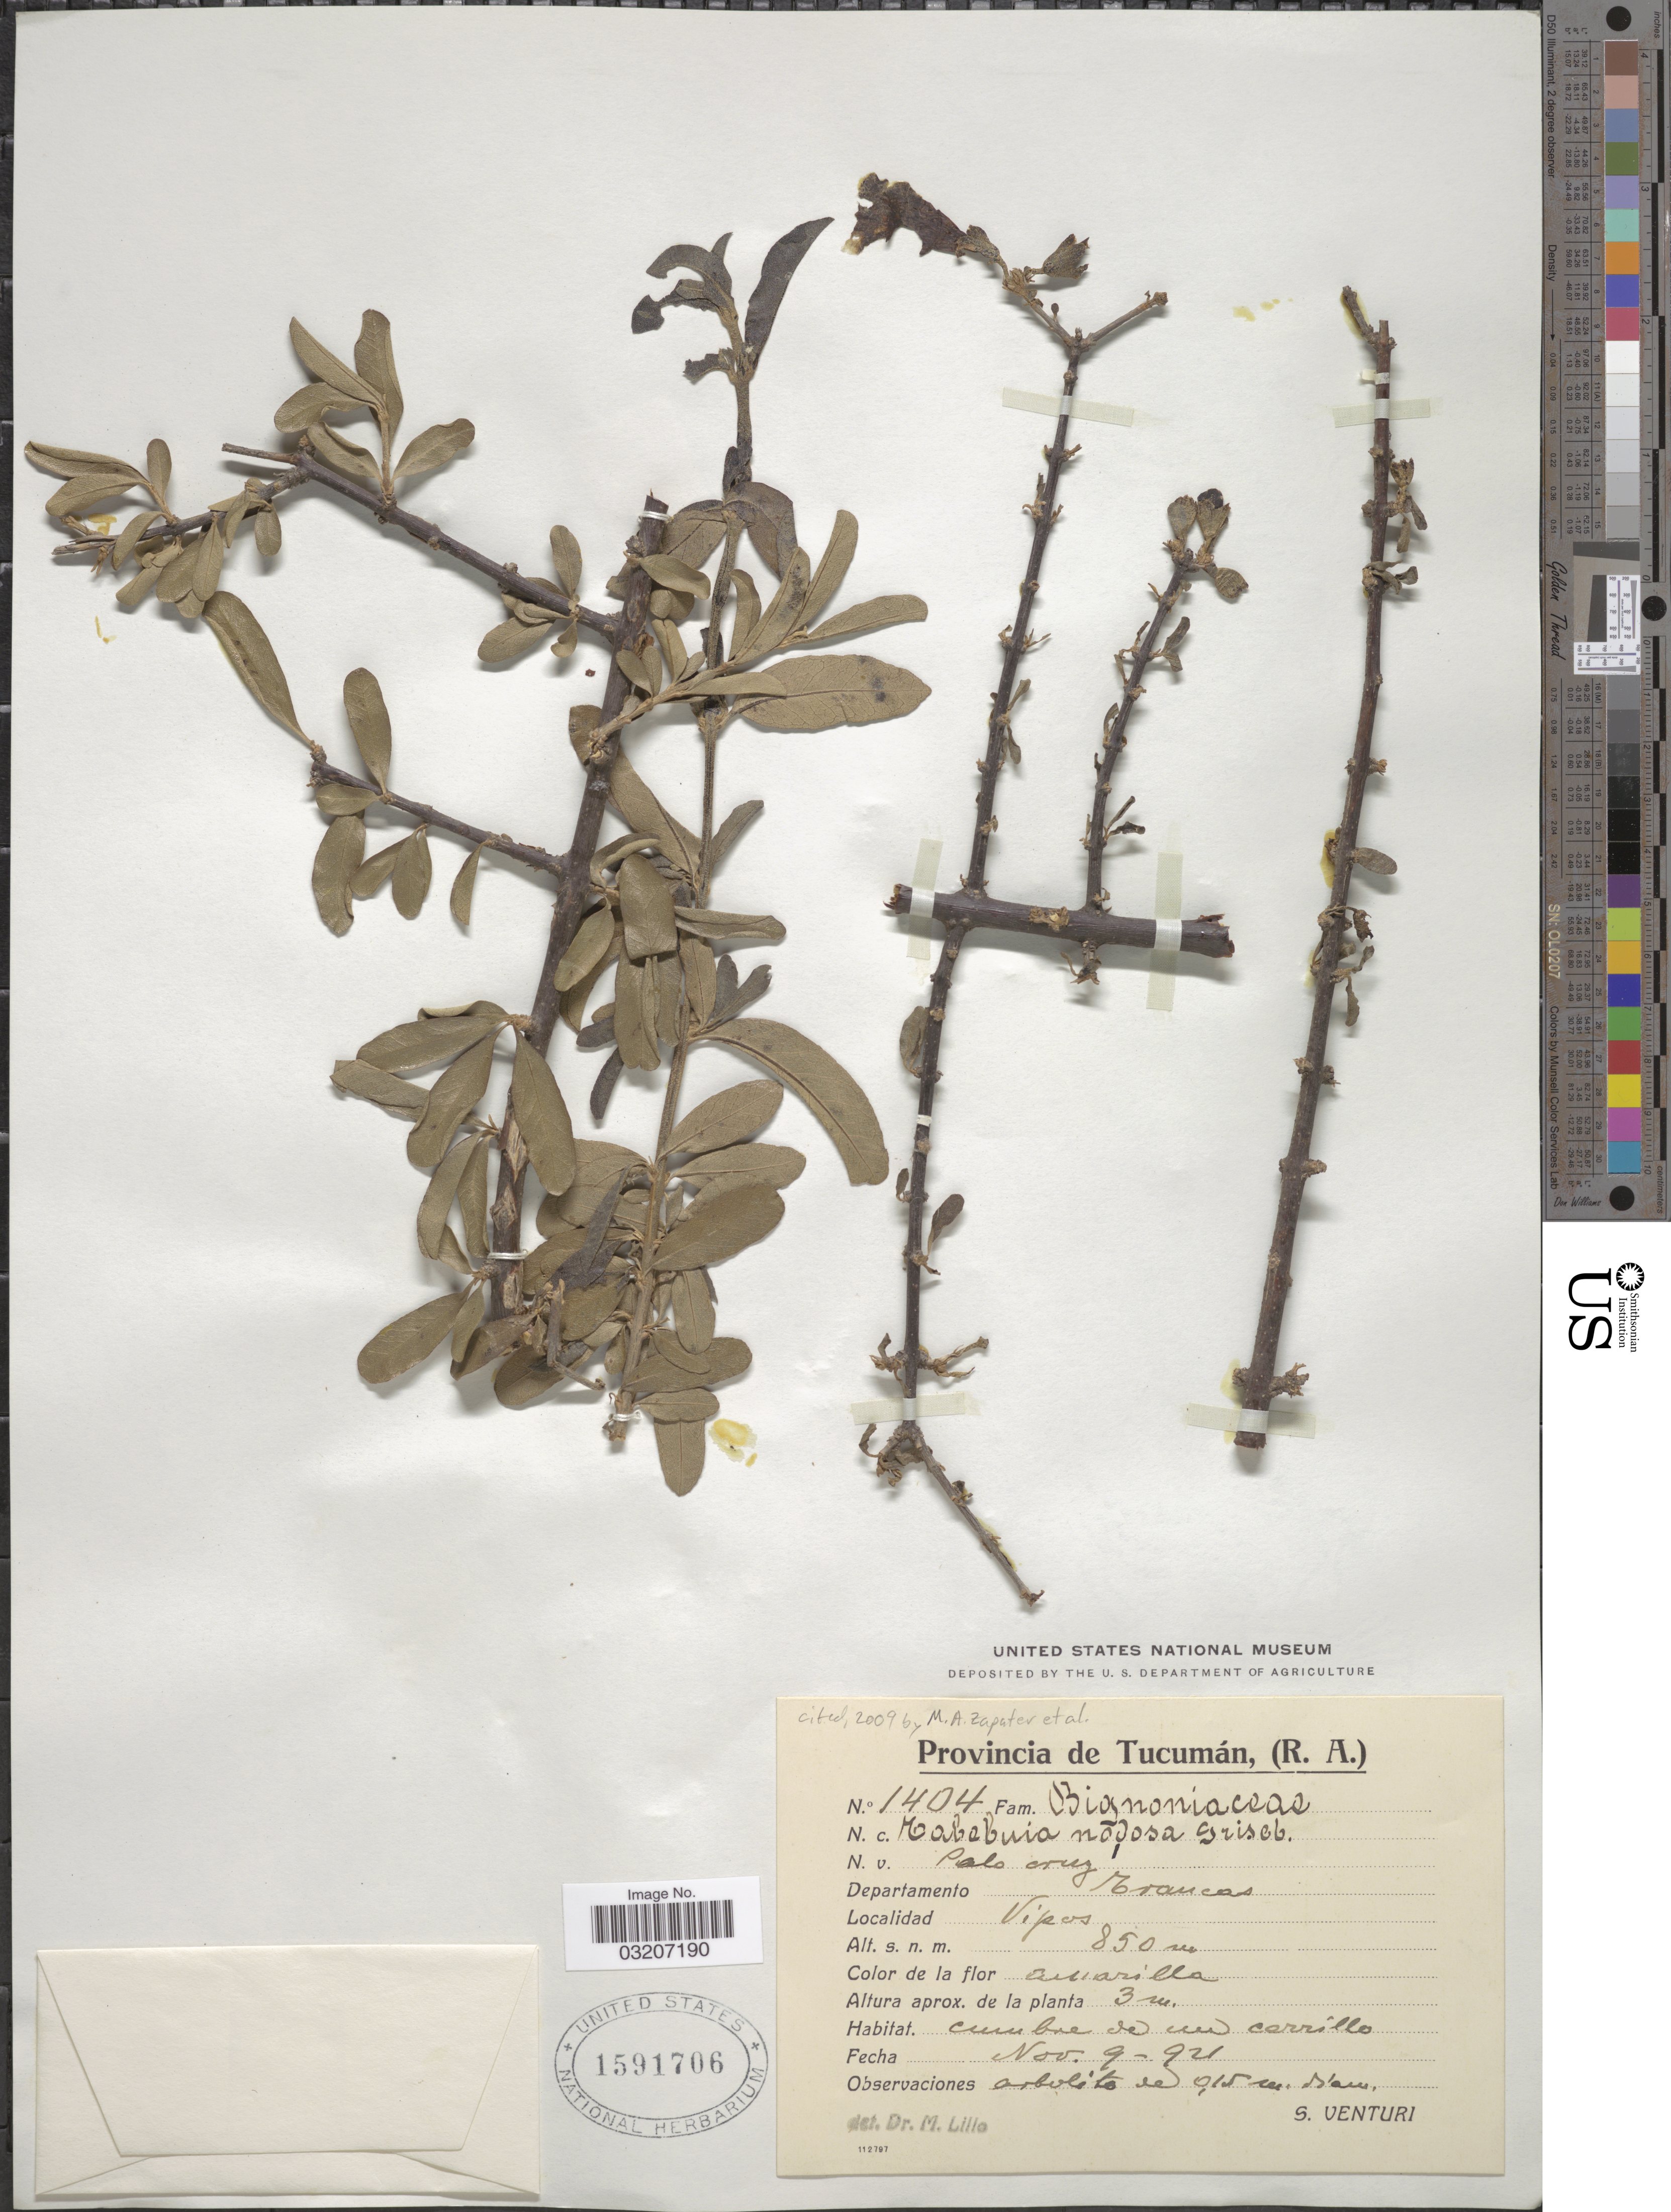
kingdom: Plantae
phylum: Tracheophyta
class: Magnoliopsida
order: Lamiales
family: Bignoniaceae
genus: Tabebuia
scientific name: Tabebuia nodosa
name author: (Griseb.) Griseb.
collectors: S. Venturi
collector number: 1404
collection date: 1921-11-09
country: Argentina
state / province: Tucuman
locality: Departamento Trancas. Vipos.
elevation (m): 850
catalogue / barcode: US 1591706